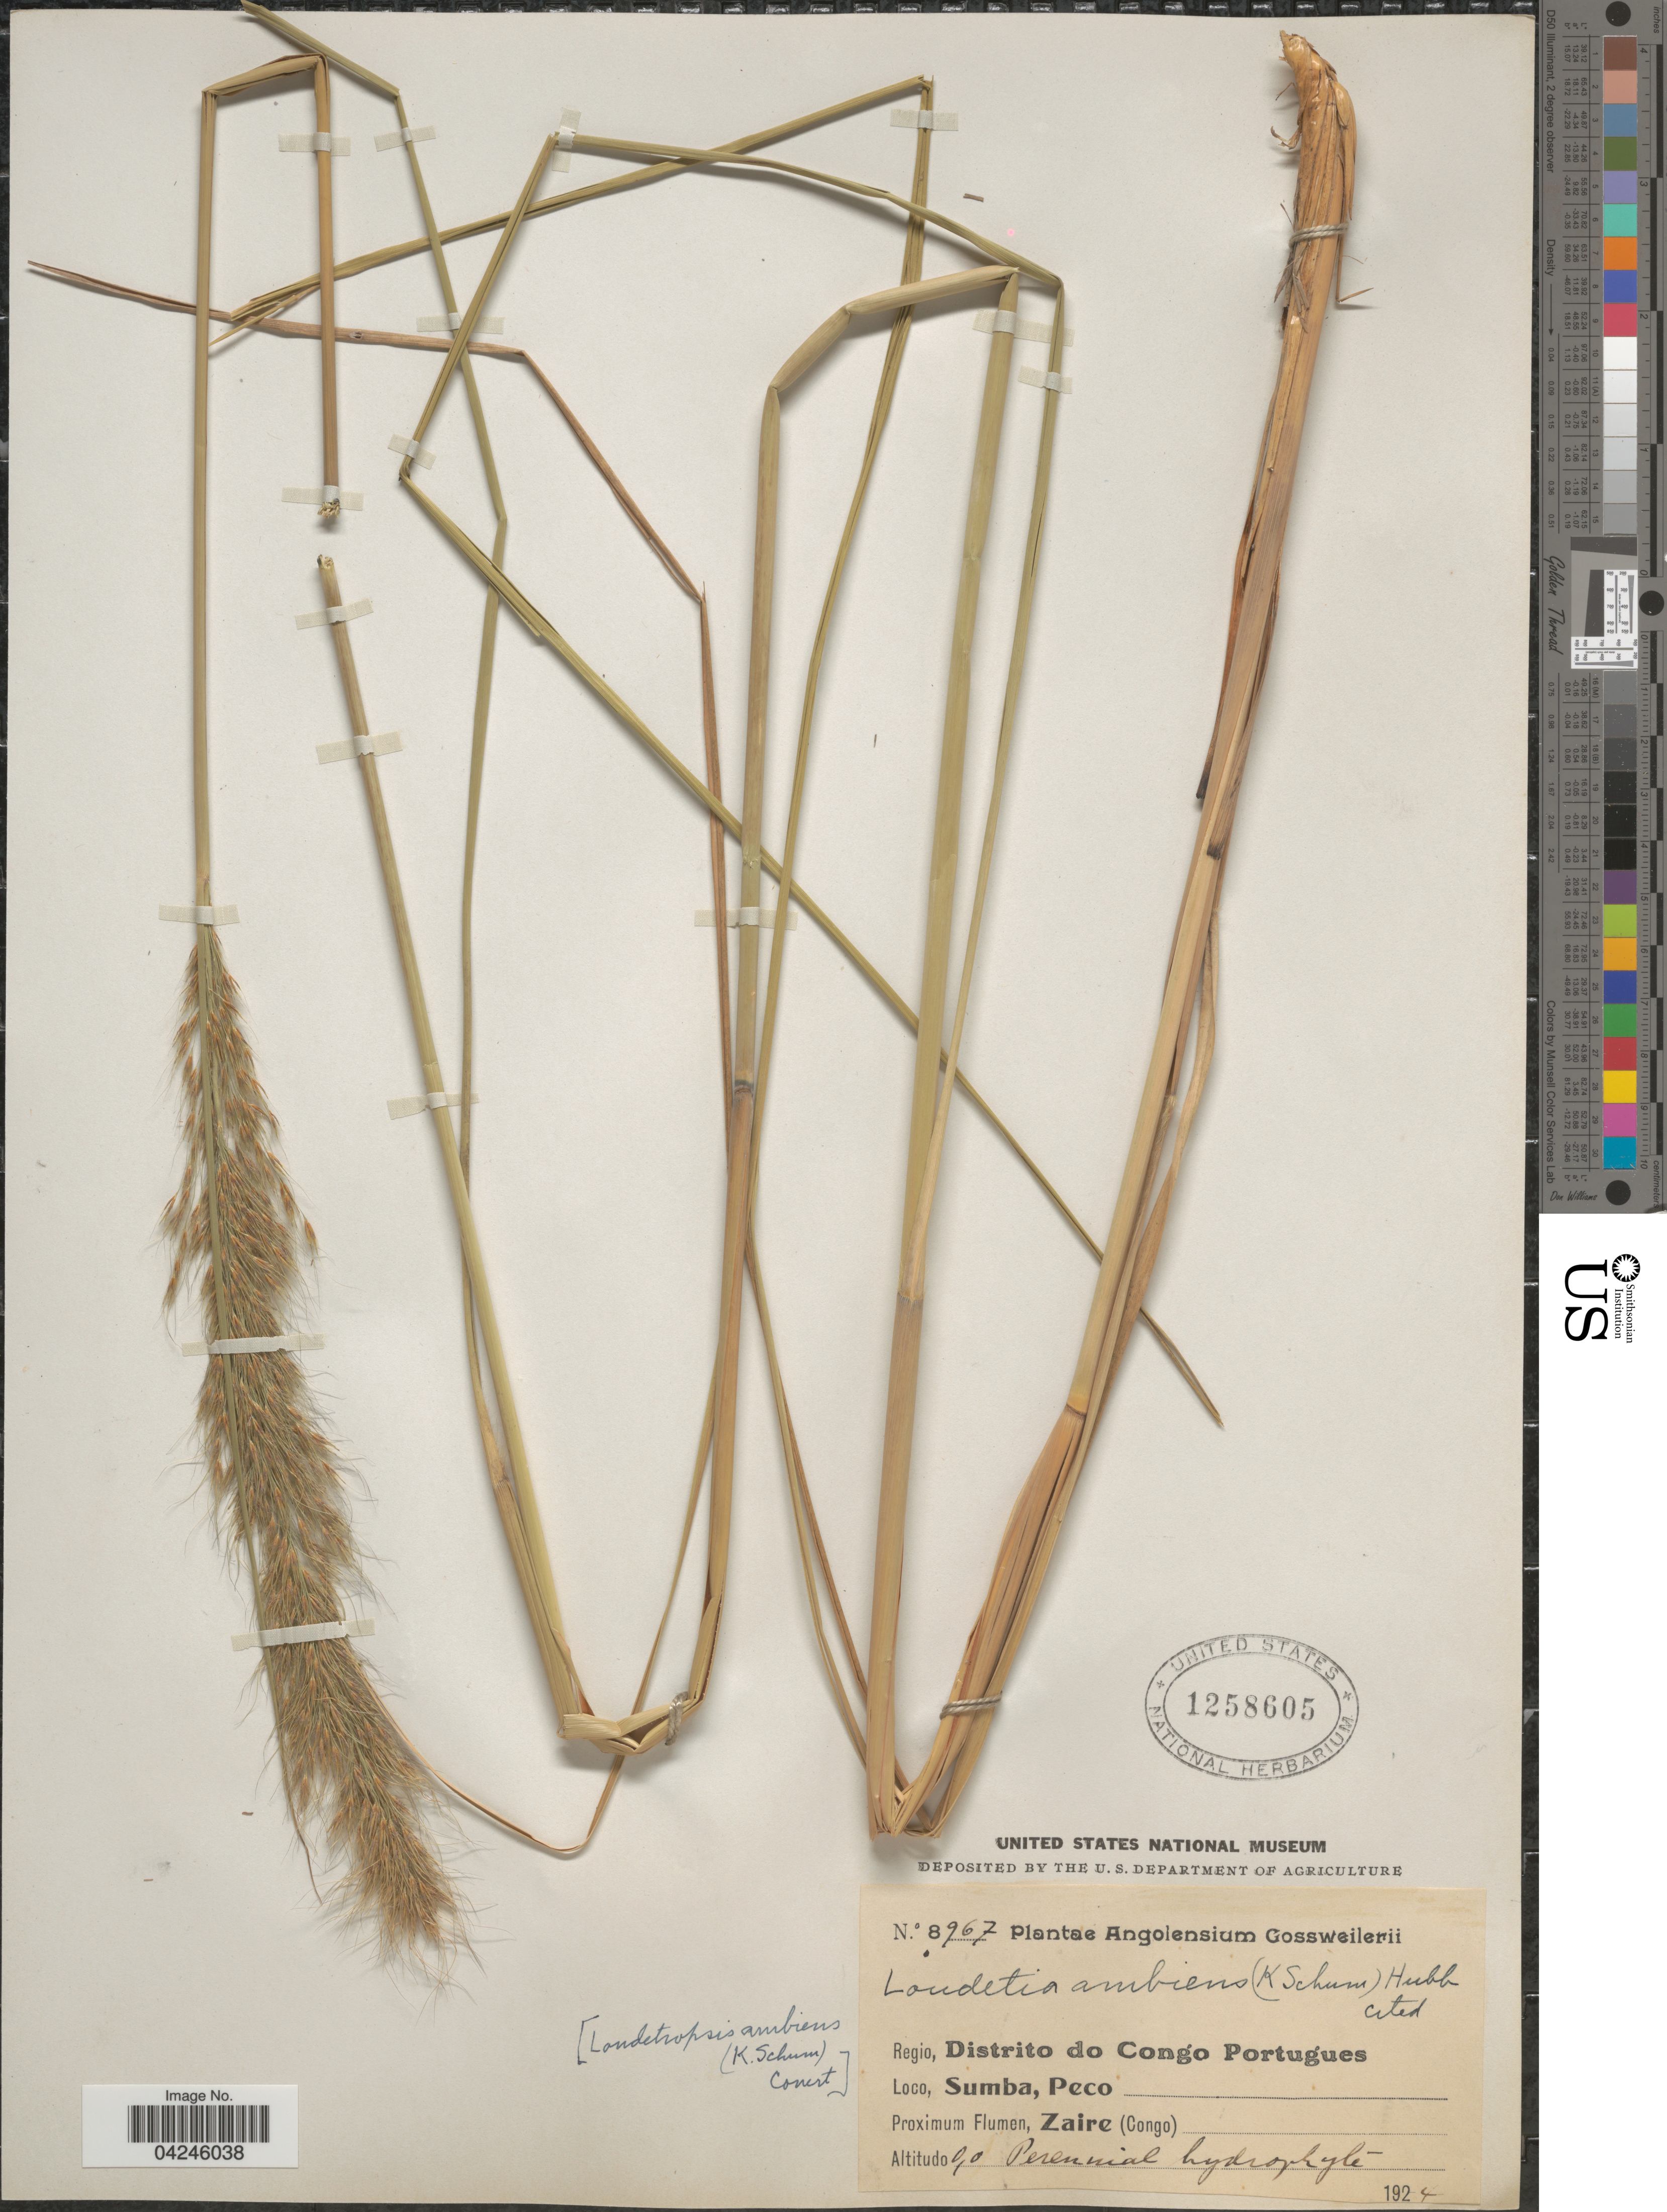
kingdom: Plantae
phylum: Tracheophyta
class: Liliopsida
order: Poales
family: Poaceae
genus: Loudetiopsis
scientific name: Loudetiopsis ambiens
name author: (K. Schum.) Conert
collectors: -. Gossweiler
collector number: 8967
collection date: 1924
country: Angola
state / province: Zaire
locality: Regio, Distrito do Congo Portugues. Sumba, Peco. Proximum Flumen, Zaire (Congo).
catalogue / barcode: US 1258605